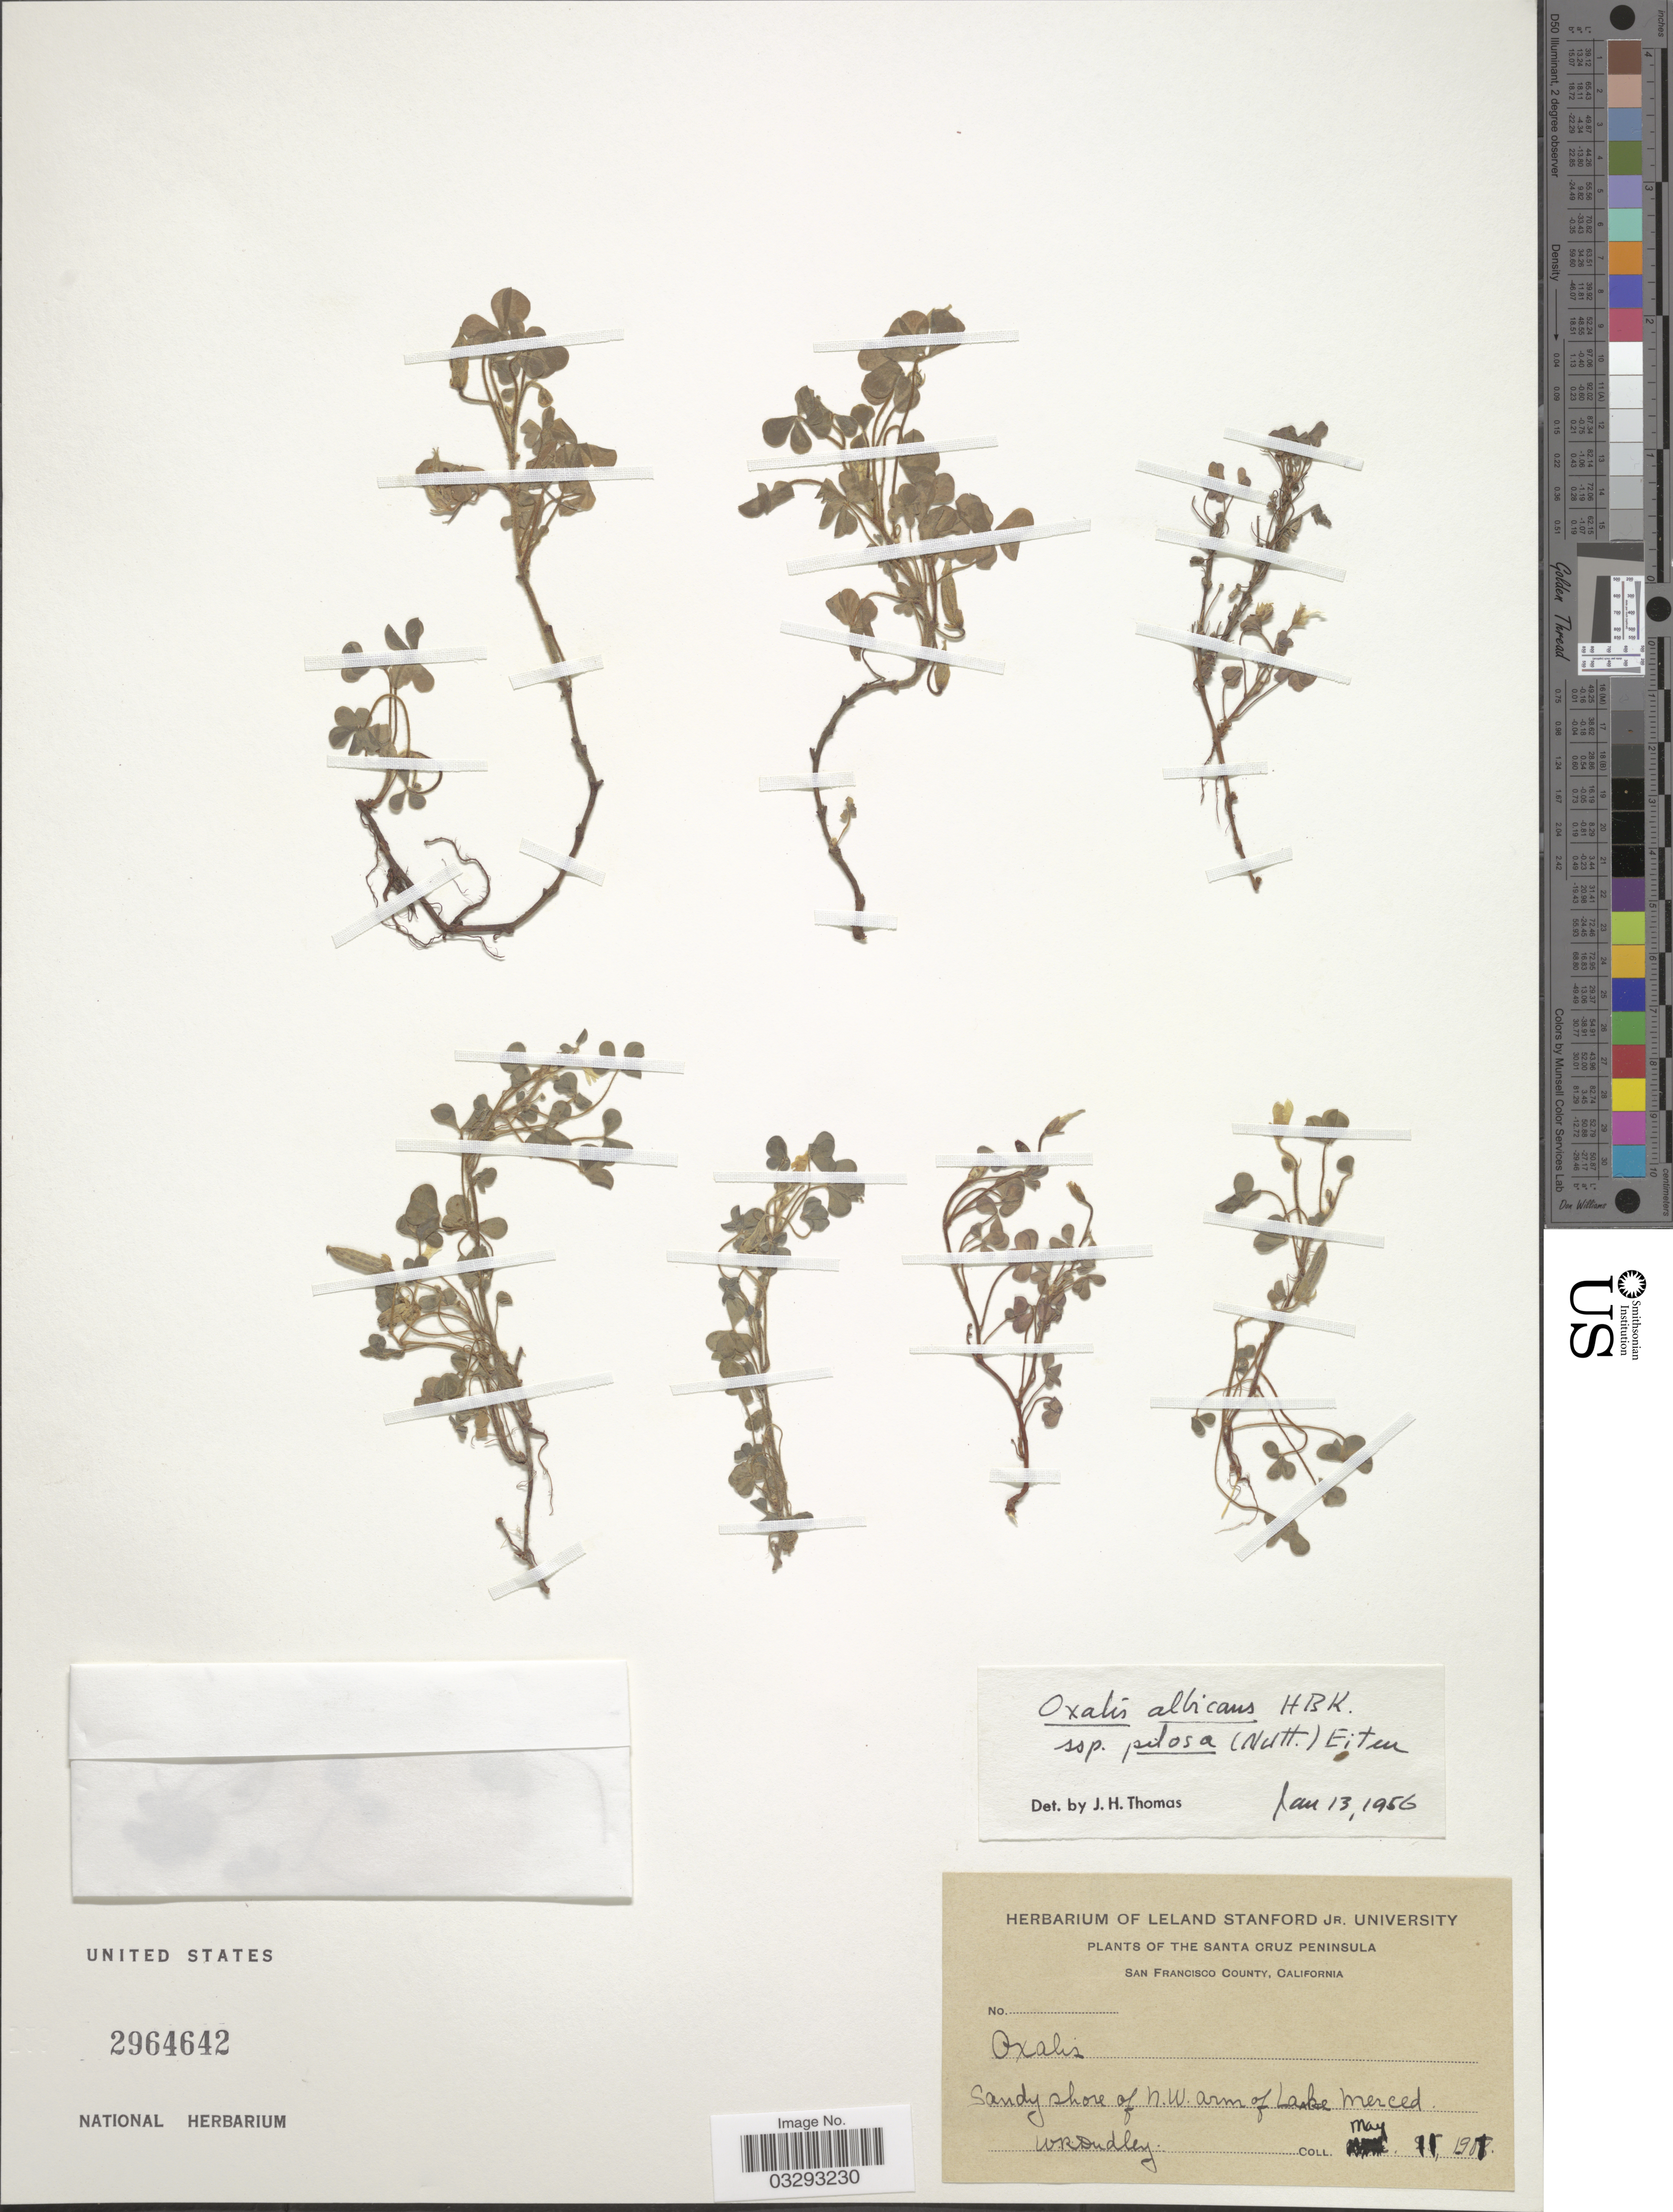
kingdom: Plantae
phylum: Tracheophyta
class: Magnoliopsida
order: Oxalidales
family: Oxalidaceae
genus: Oxalis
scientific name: Oxalis corniculata subsp. pilosa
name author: (Nutt.) Lourteig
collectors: W. Dudley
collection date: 1901-05-11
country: United States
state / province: California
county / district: San Francisco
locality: Santa Cruz Peninsula. San Francisco County. Sandy shore of N.W. Arm of Lake Merced.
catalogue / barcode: US 2964642